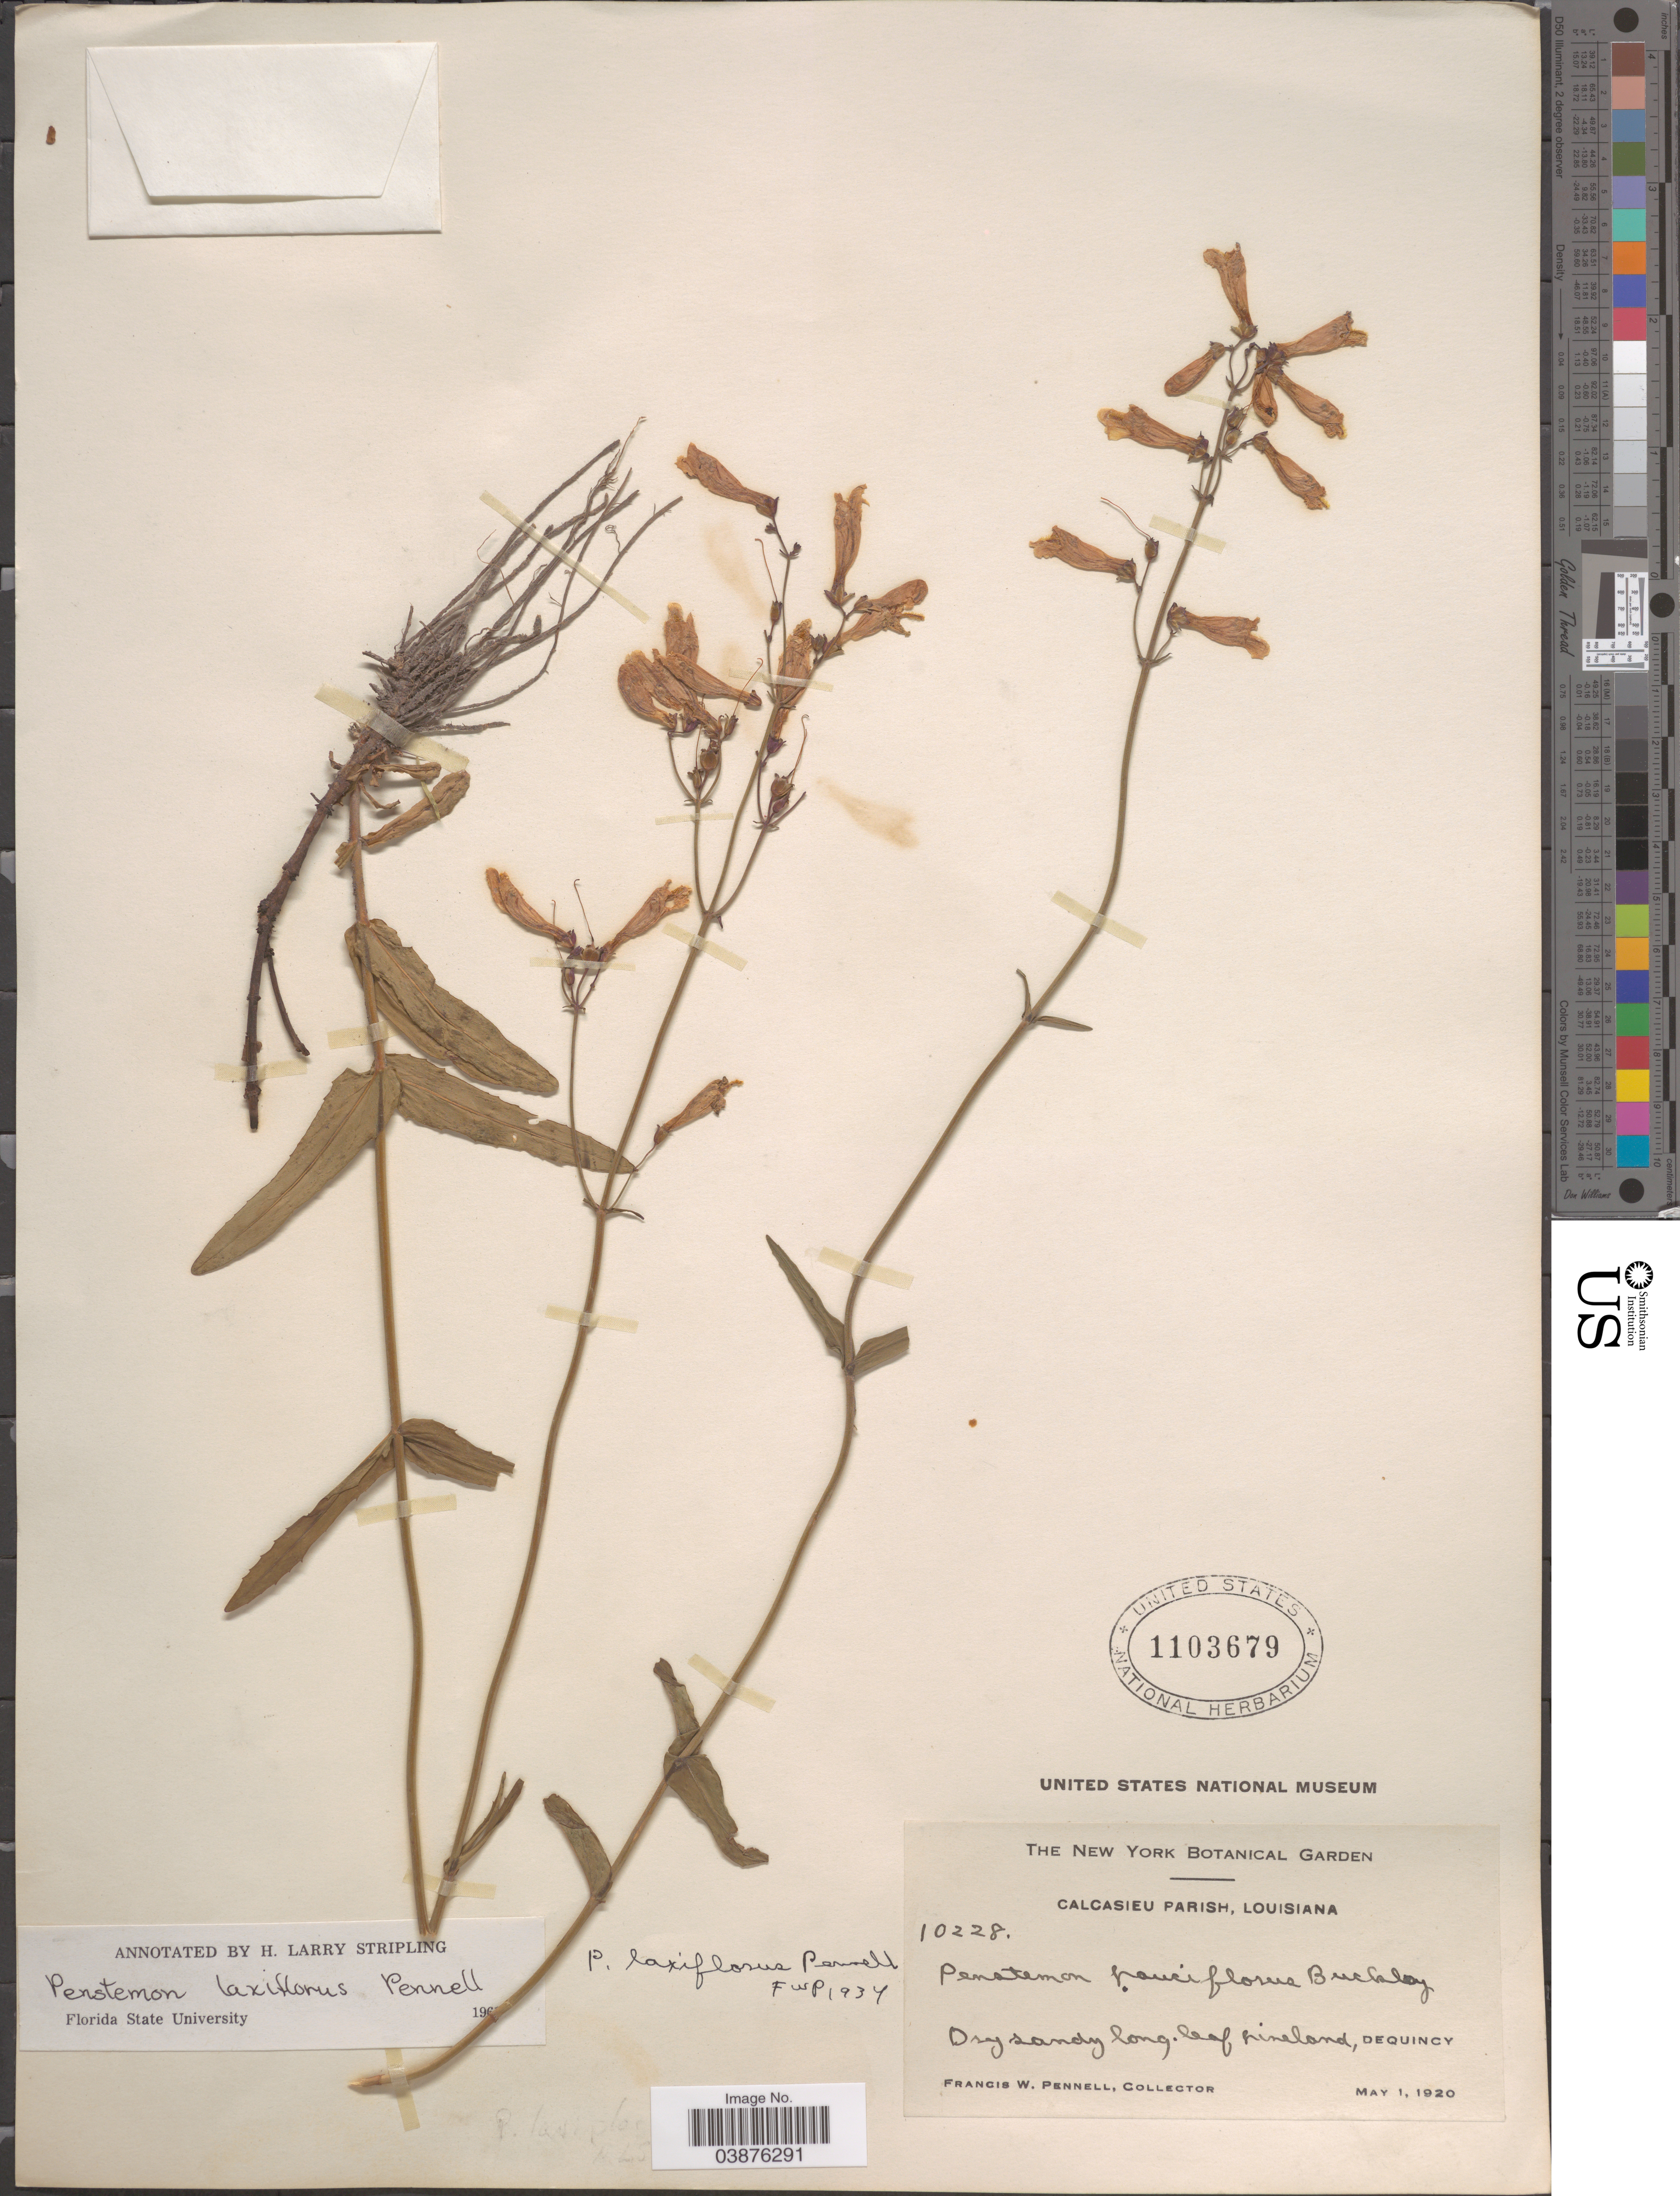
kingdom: Plantae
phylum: Tracheophyta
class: Magnoliopsida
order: Lamiales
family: Plantaginaceae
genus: Penstemon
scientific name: Penstemon laxiflorus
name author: Pennell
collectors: F. W. Pennell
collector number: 10228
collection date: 1920-05-01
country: United States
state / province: Louisiana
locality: Calcasieu Parish. Dry sandy long leaf pineland, DeQuincy.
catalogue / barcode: US 1103679